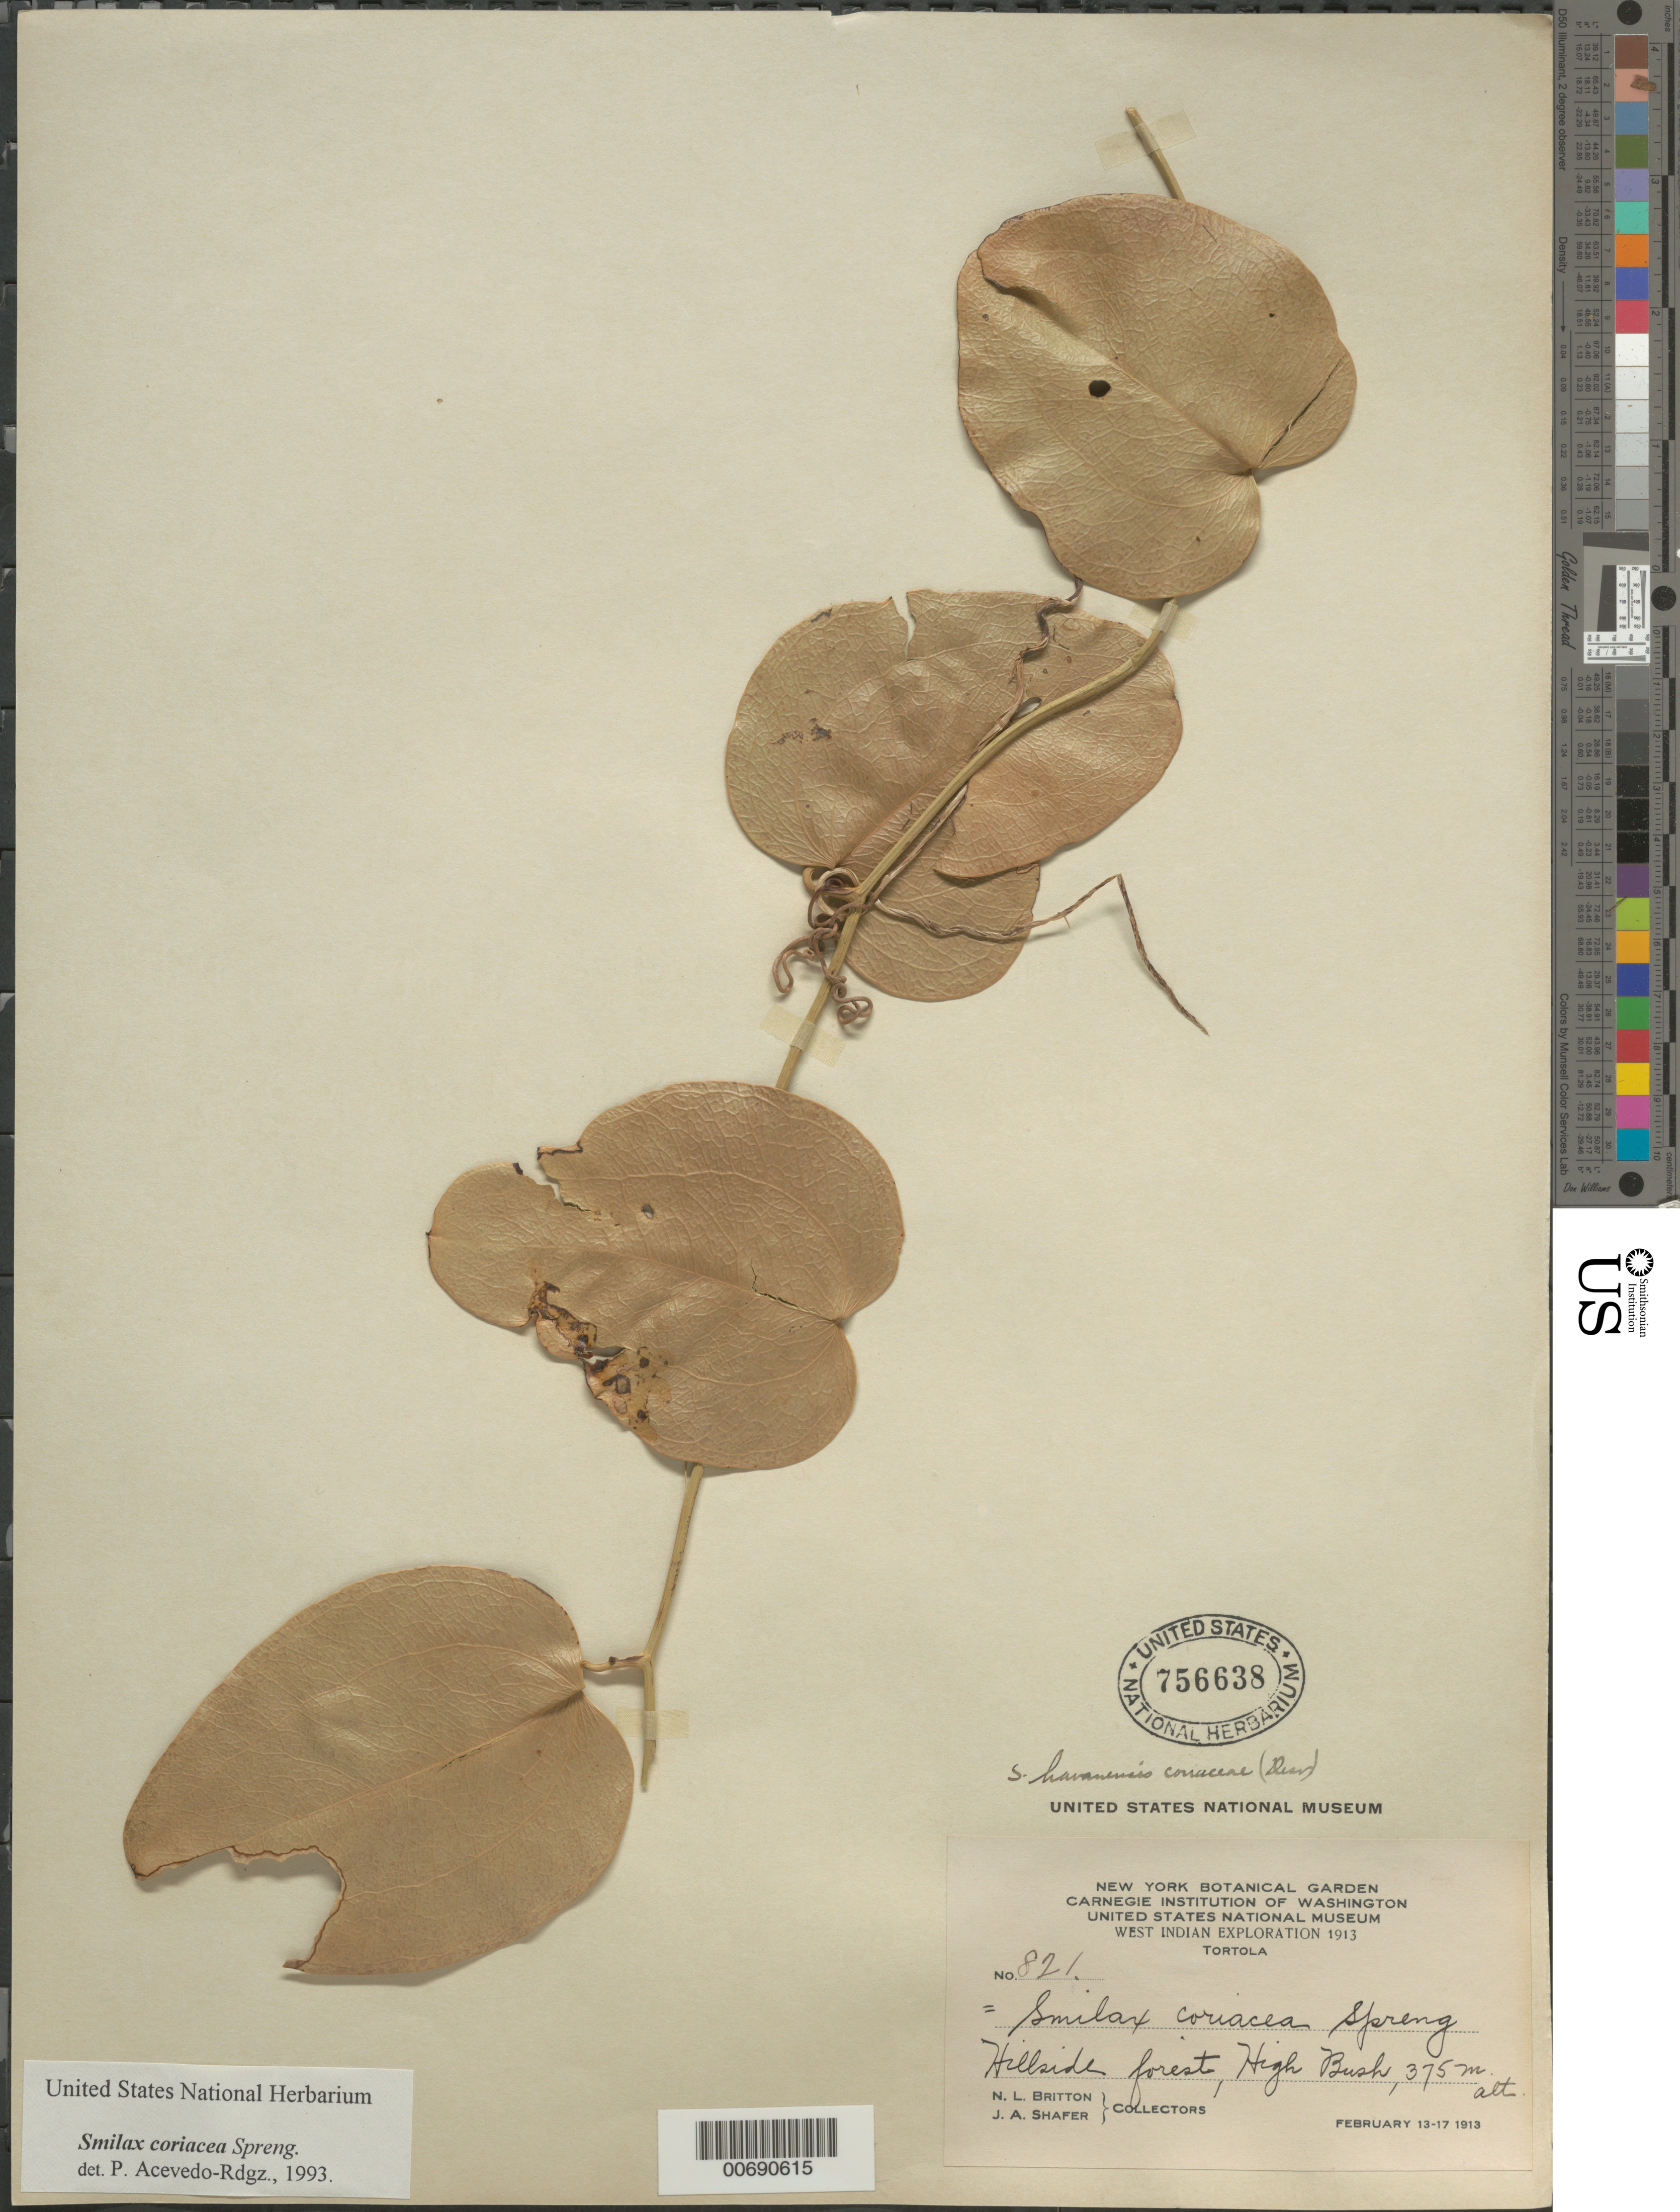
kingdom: Plantae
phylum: Tracheophyta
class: Liliopsida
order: Liliales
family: Smilacaceae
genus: Smilax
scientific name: Smilax coriacea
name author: Spreng.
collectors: N. Britton & J. A. Shafer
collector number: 821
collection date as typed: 13 Feb 1913 to 17 Feb 1913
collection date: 1913-02-13/1913-02-17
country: British Virgin Islands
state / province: Tortola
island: Tortola Island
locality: High Bush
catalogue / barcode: US 756638